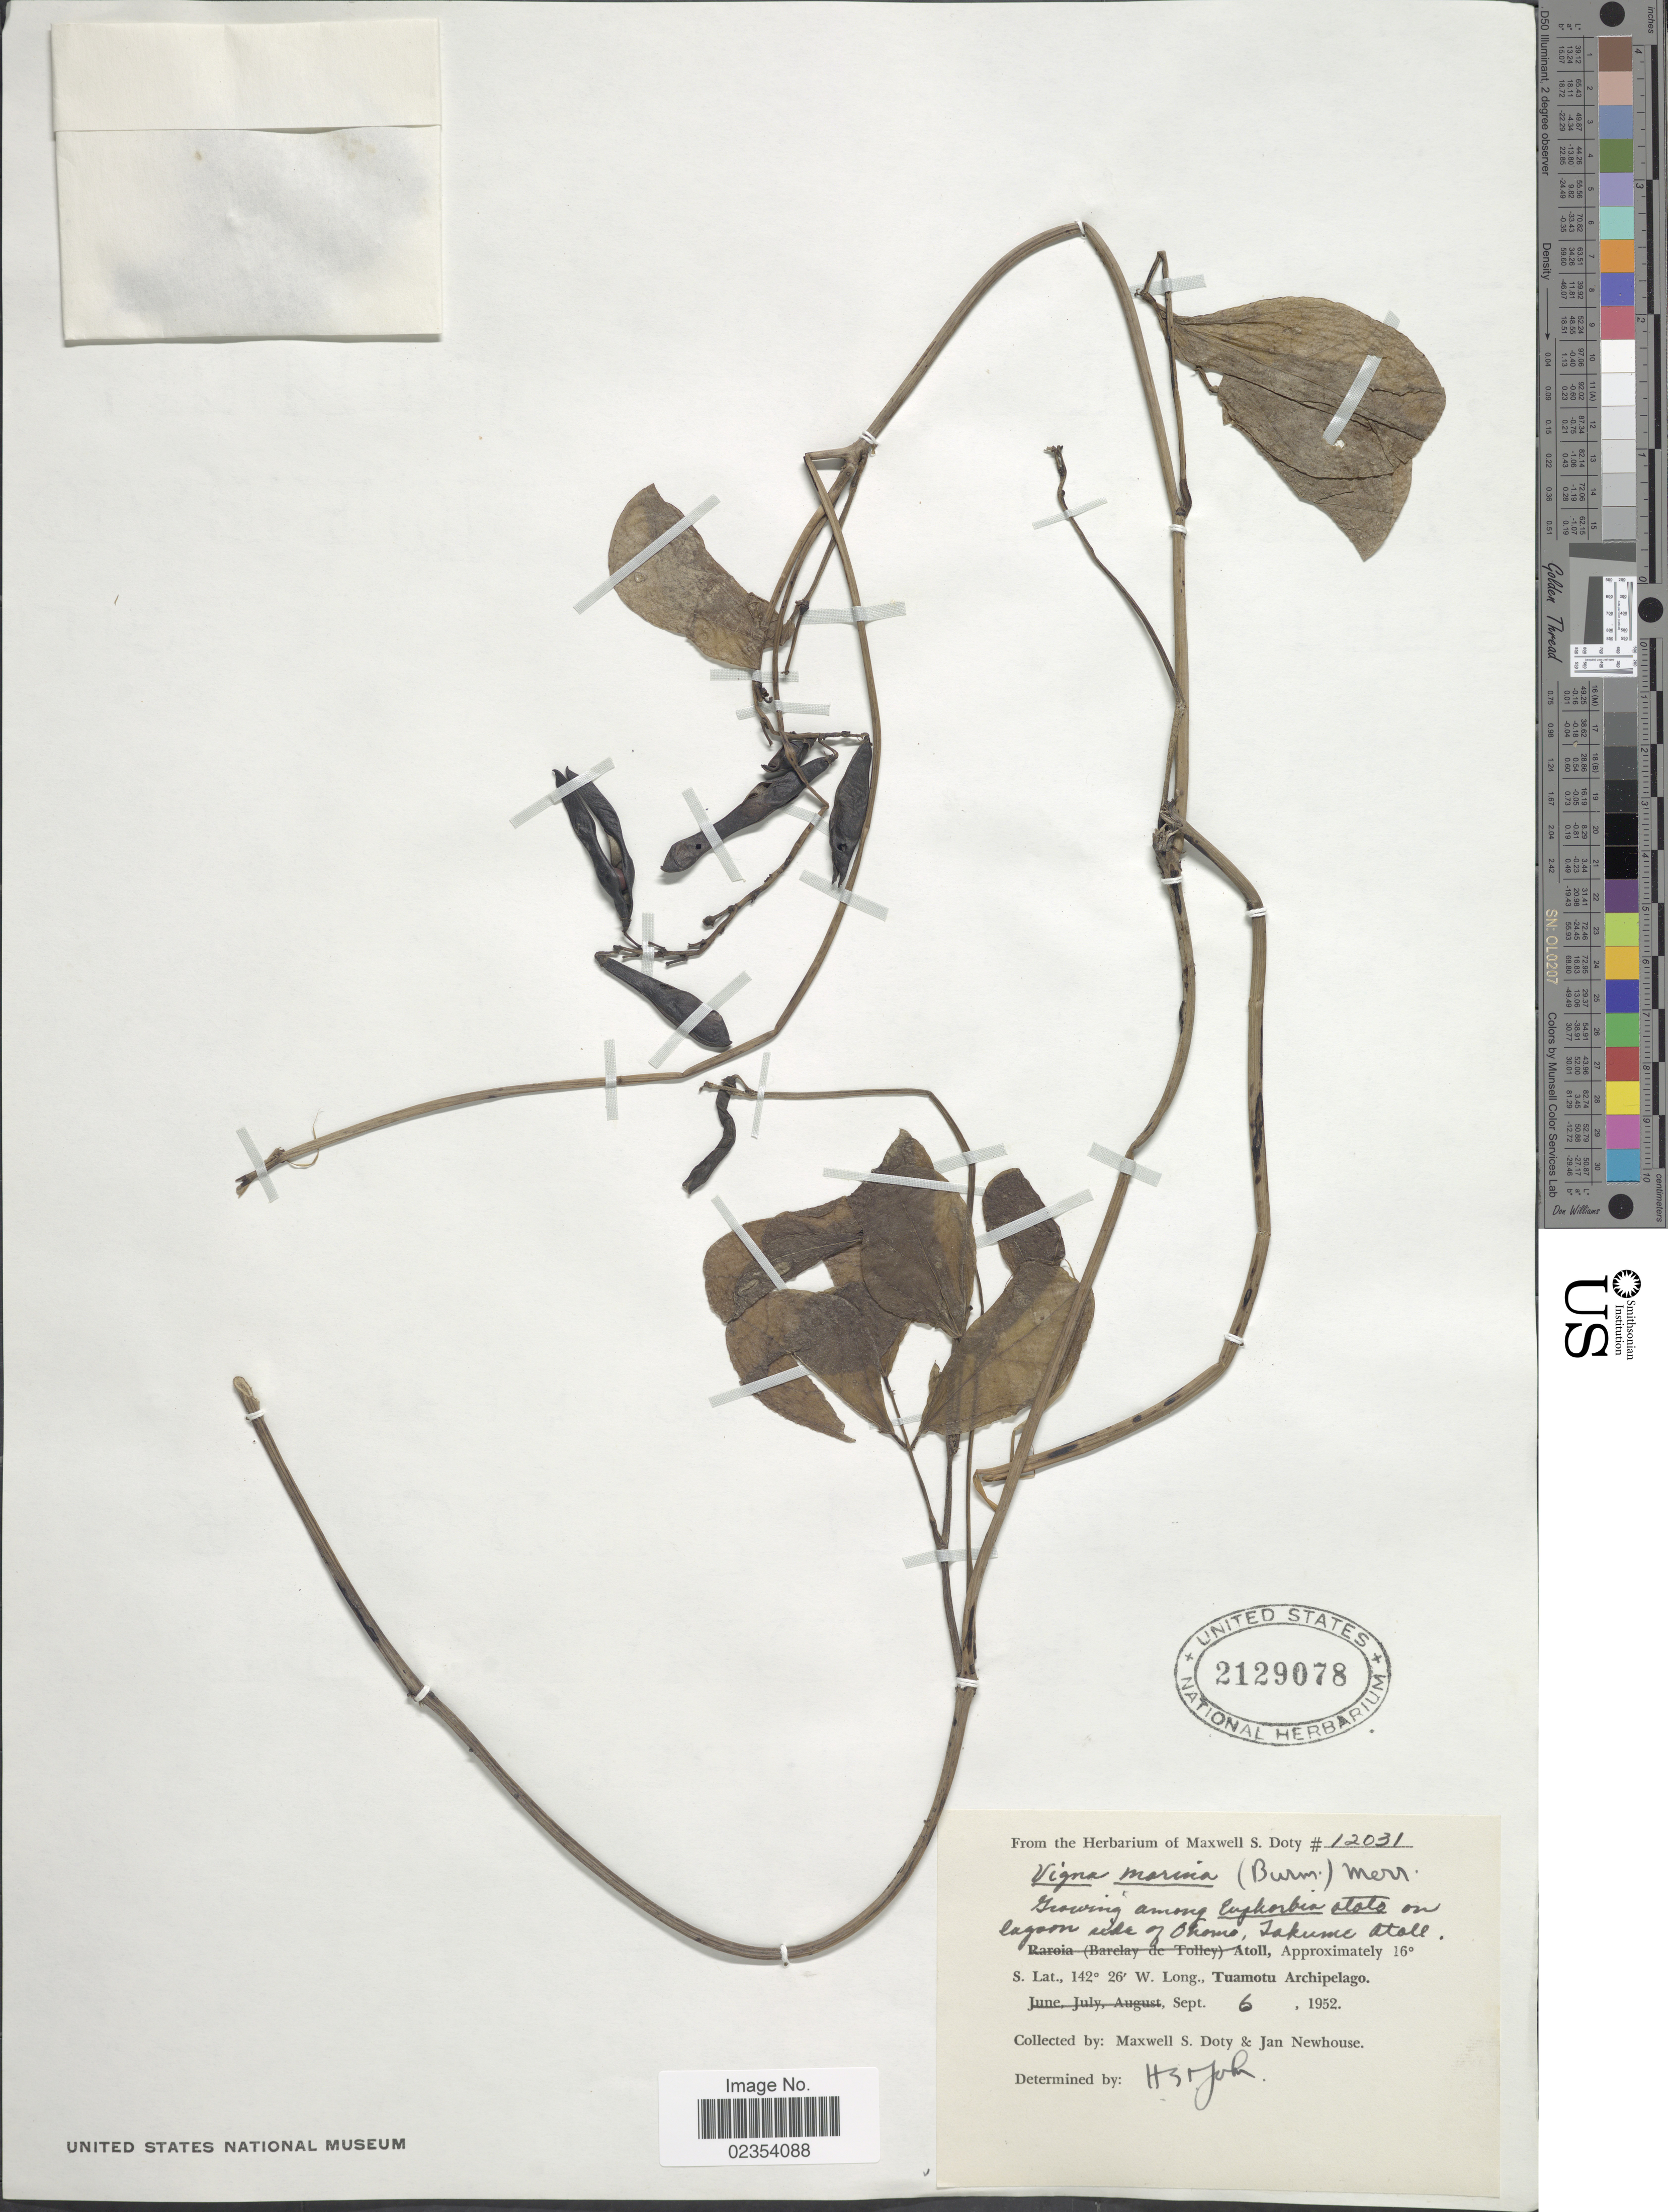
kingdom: Plantae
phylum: Tracheophyta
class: Magnoliopsida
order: Fabales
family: Fabaceae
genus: Vigna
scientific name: Vigna marina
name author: (Burm.) Merr.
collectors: M. S. Doty & J. Newhouse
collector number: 12031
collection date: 1952-09-06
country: French Polynesia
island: Takume Atoll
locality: Growing among Eupkorbia ototo on lagoon side of Onomo, Takume Atoll. [interpreted] Tuamotu Archipelago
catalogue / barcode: US 2129078